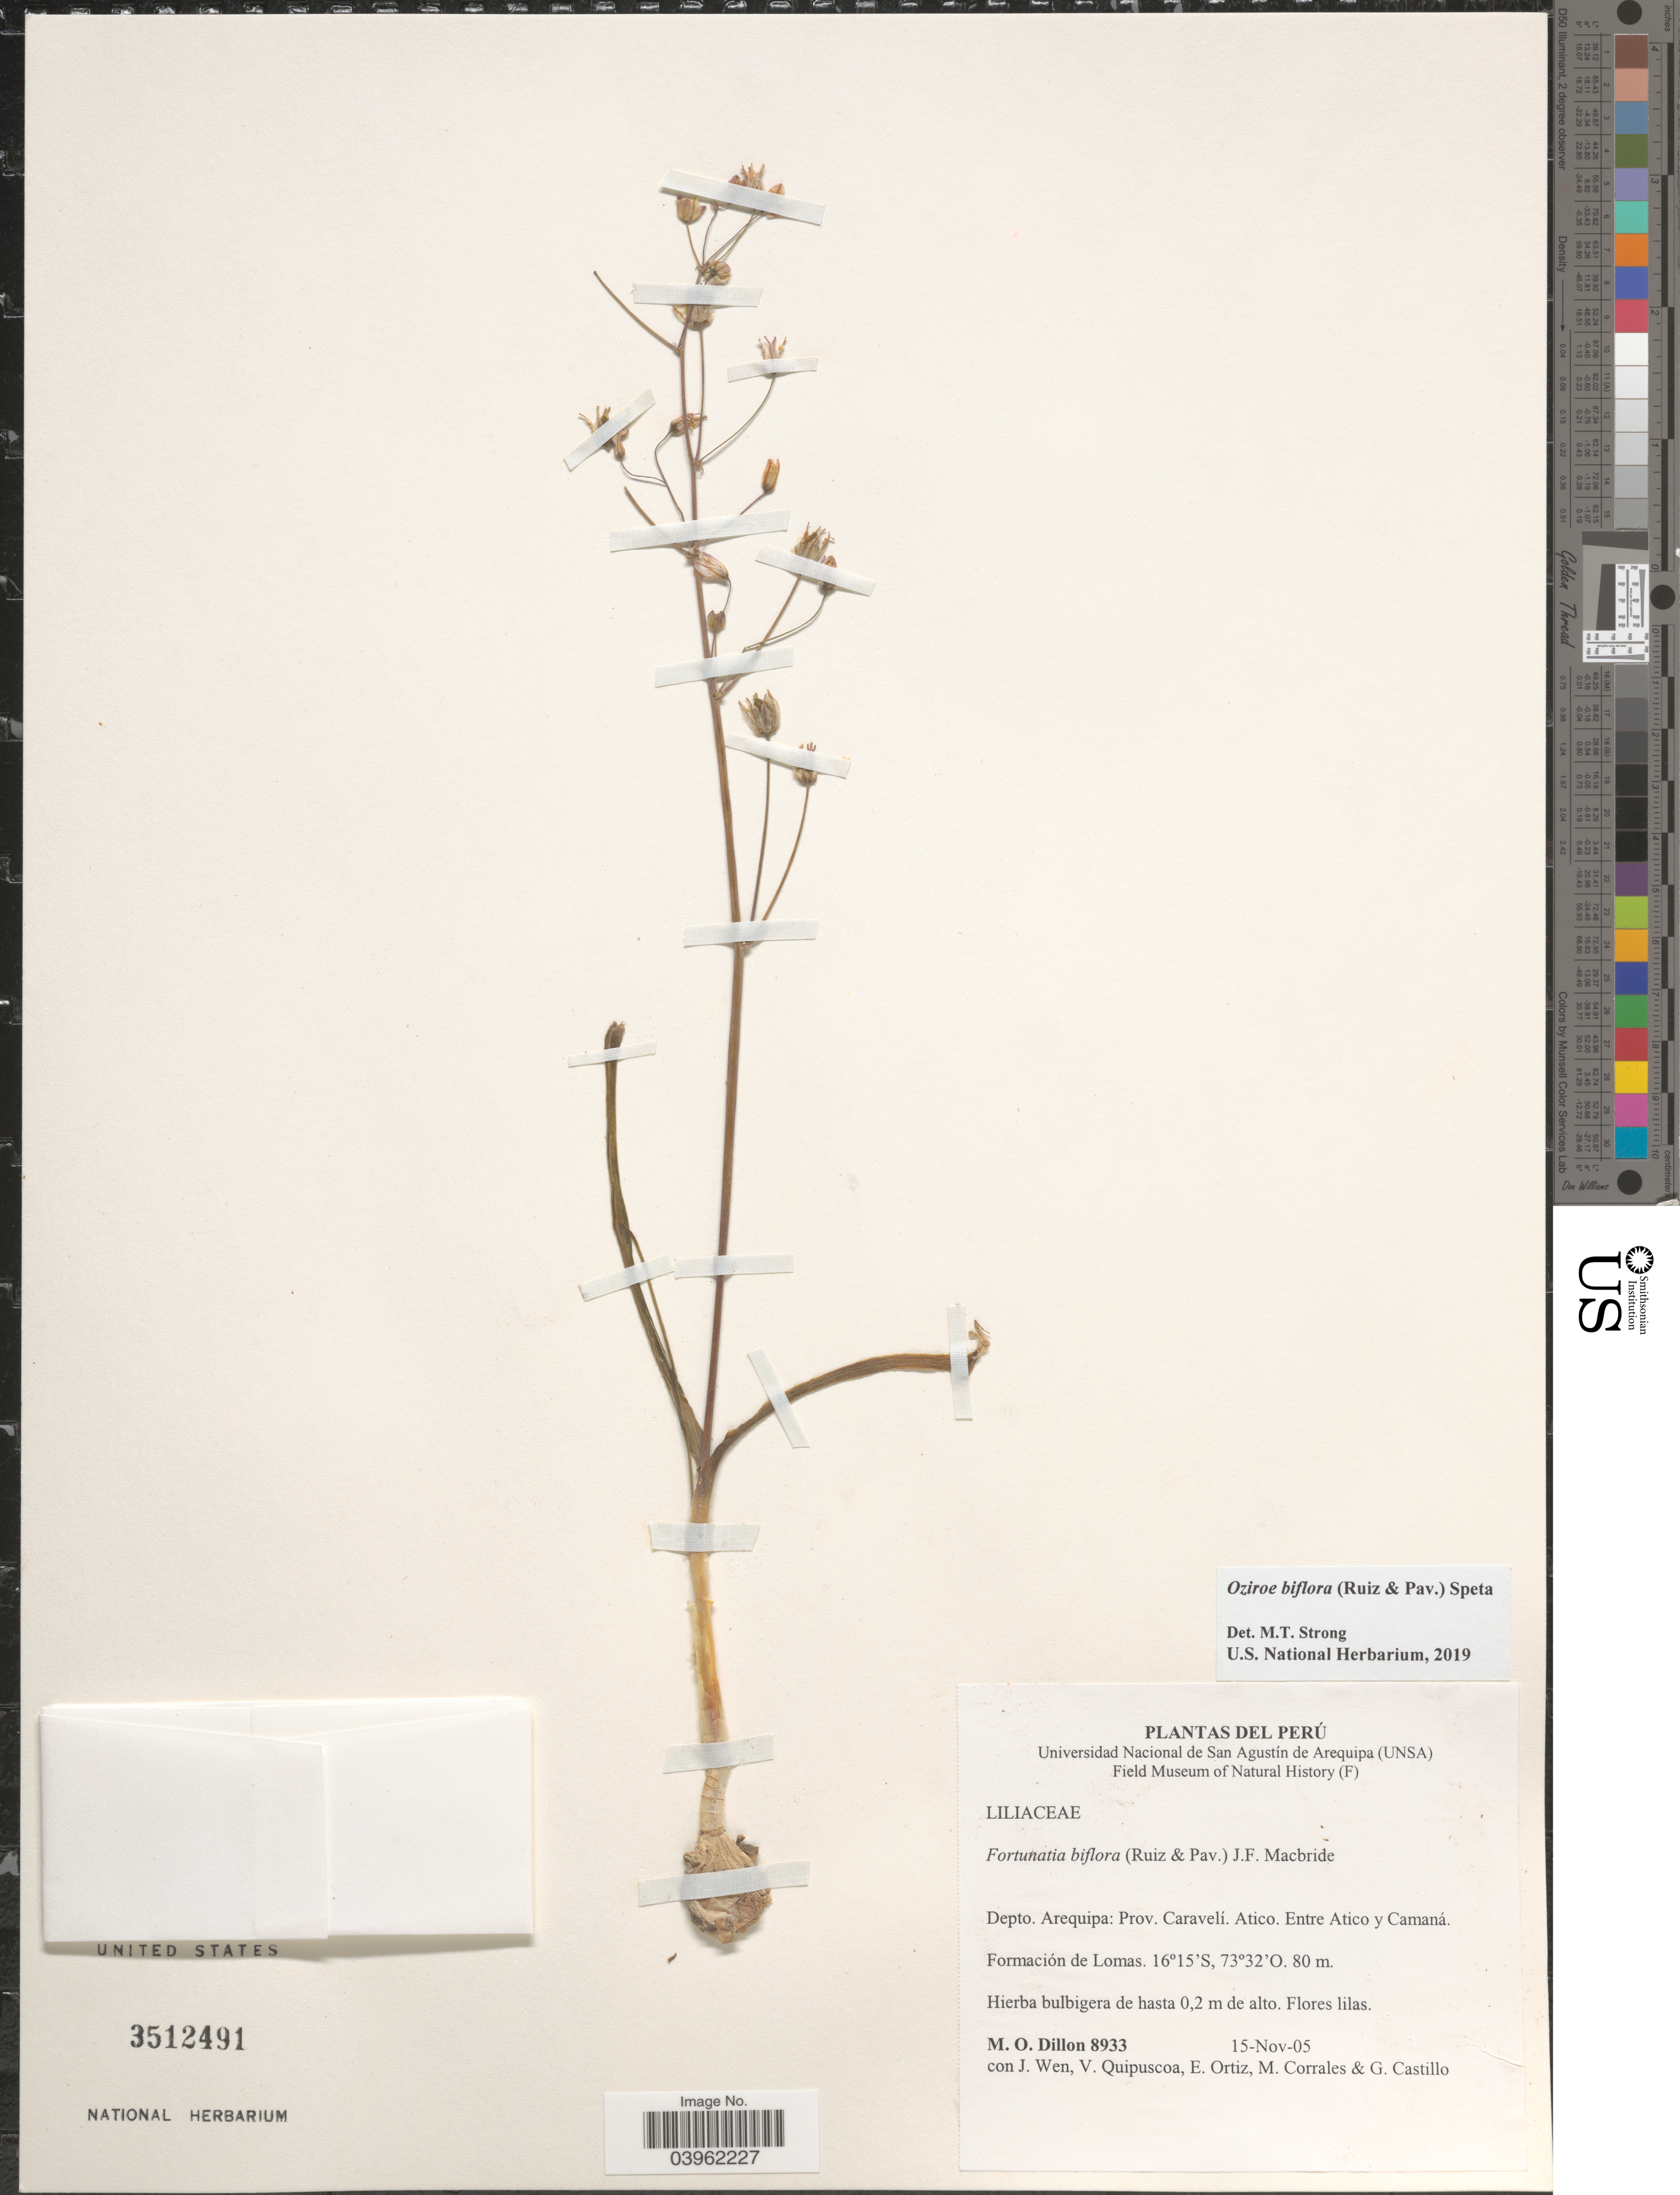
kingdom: Plantae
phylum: Tracheophyta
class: Liliopsida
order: Asparagales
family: Asparagaceae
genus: Oziroe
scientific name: Oziroë biflora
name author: (Ruiz & Pav.) Speta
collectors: M. O. Dillon, J. Wen, V. Quipuscoa, E. Ortiz & et al.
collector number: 8933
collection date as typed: Transcribed d/m/y: 15/11/5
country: Peru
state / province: Arequipa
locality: Depto. Arequipa: Prov. Caraveli. Atico. Entre Atico y Camaná. Formación de Lomas.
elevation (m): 80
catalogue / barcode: US 3512491